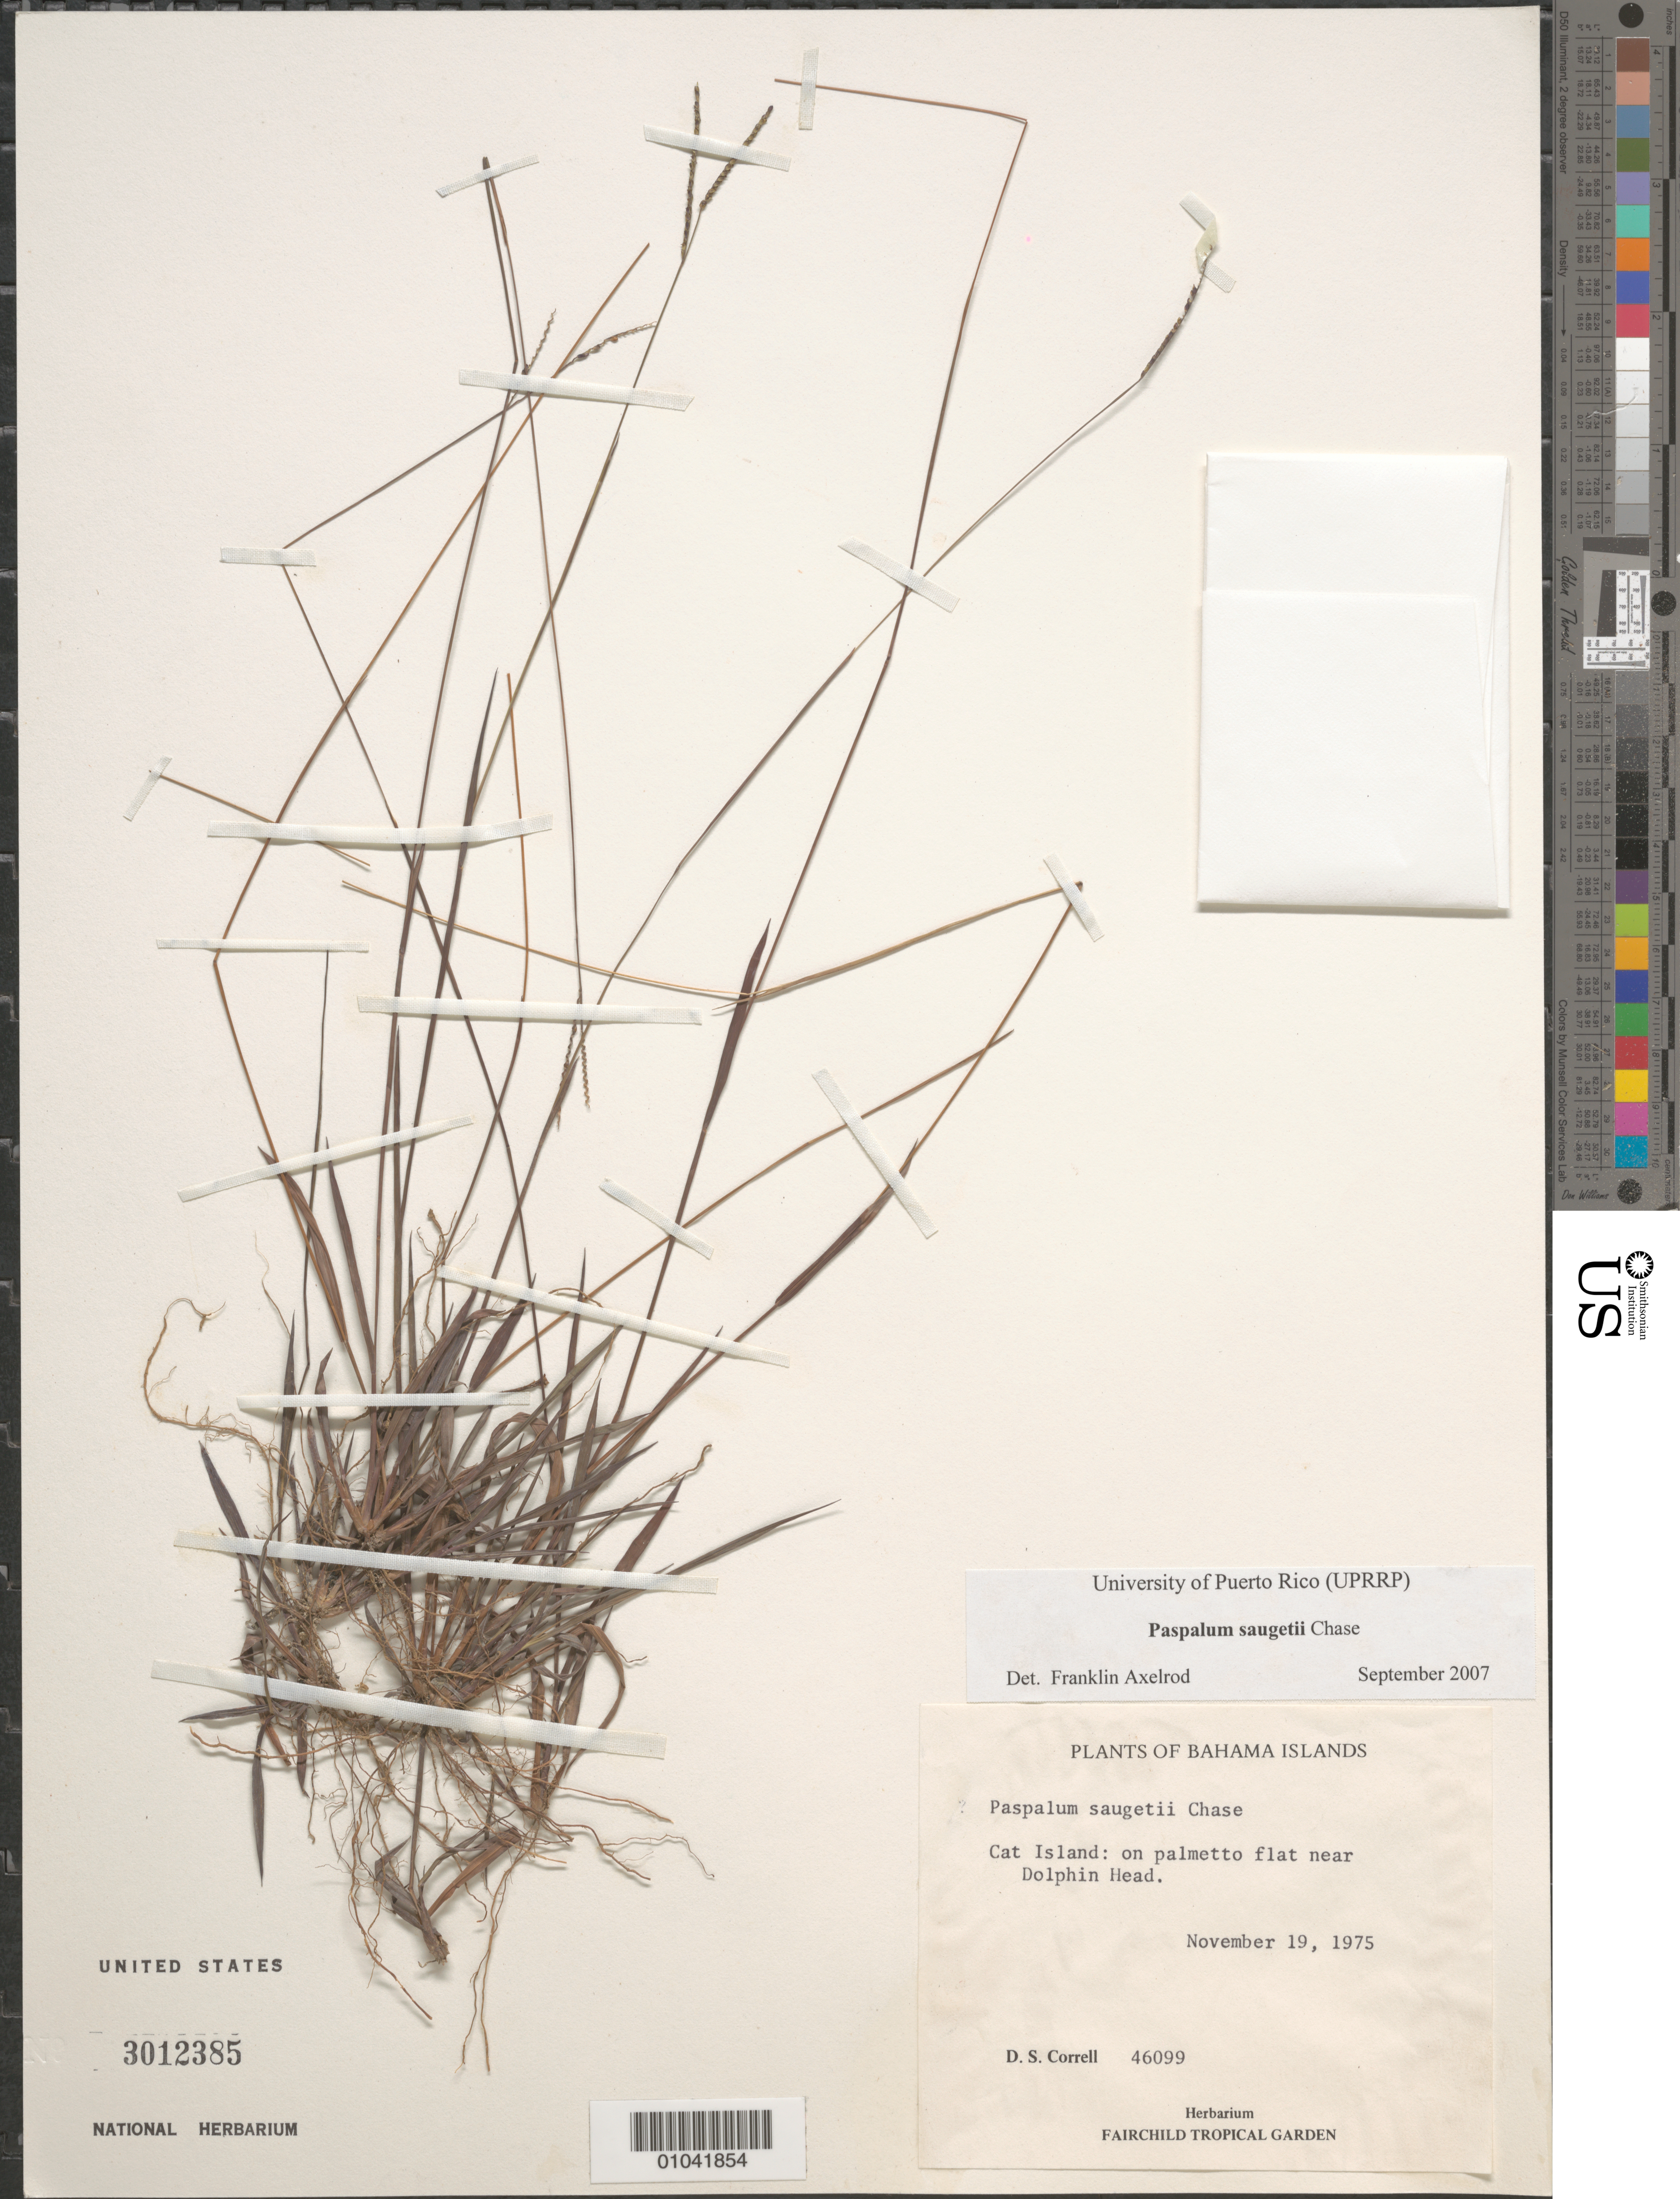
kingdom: Plantae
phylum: Tracheophyta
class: Liliopsida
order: Poales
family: Poaceae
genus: Paspalum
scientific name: Paspalum saugetii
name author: Chase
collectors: D. S. Correll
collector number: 46099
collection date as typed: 19 Nov 1975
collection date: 1975-11-19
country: Bahamas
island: Cat I.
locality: Near Dolphin Head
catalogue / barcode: US 3012385